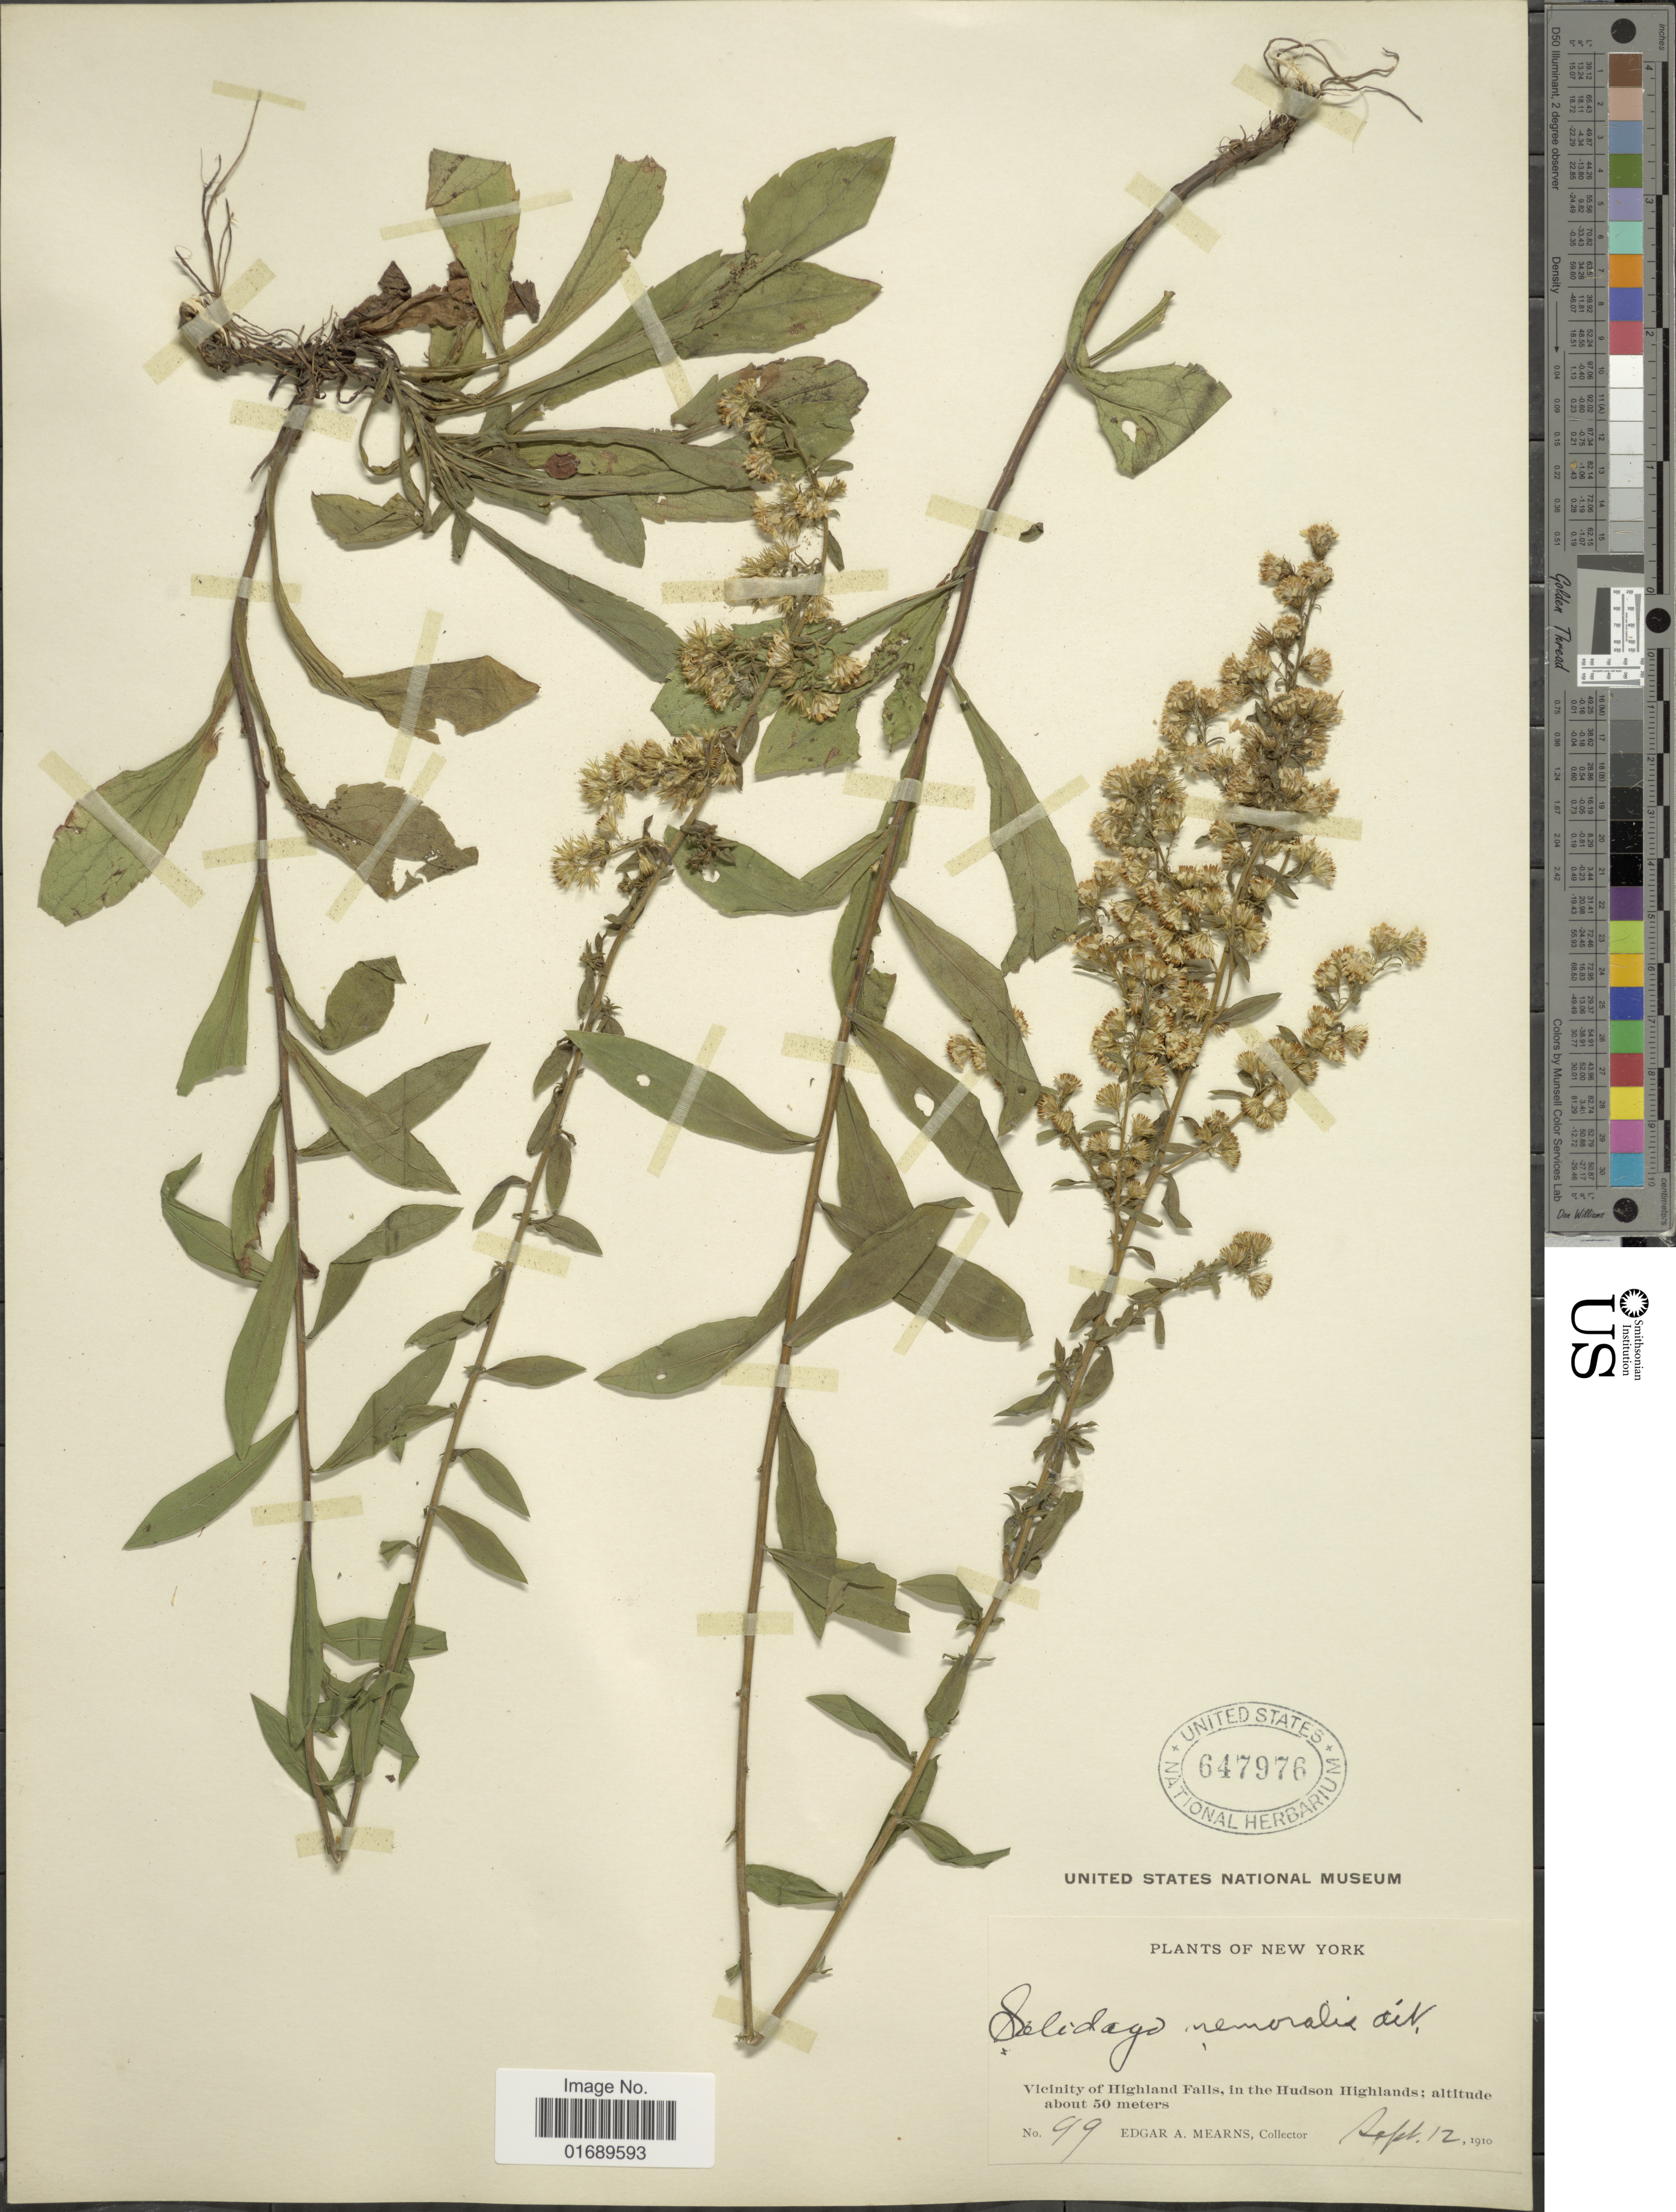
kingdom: Plantae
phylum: Tracheophyta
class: Magnoliopsida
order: Asterales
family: Asteraceae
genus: Solidago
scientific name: Solidago puberula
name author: Nutt.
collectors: E. A. Mearns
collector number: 99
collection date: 1910-09-12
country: United States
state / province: New York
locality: Vicinity of Highlands falls, in the Hudson Highlands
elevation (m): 50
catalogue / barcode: US 647976